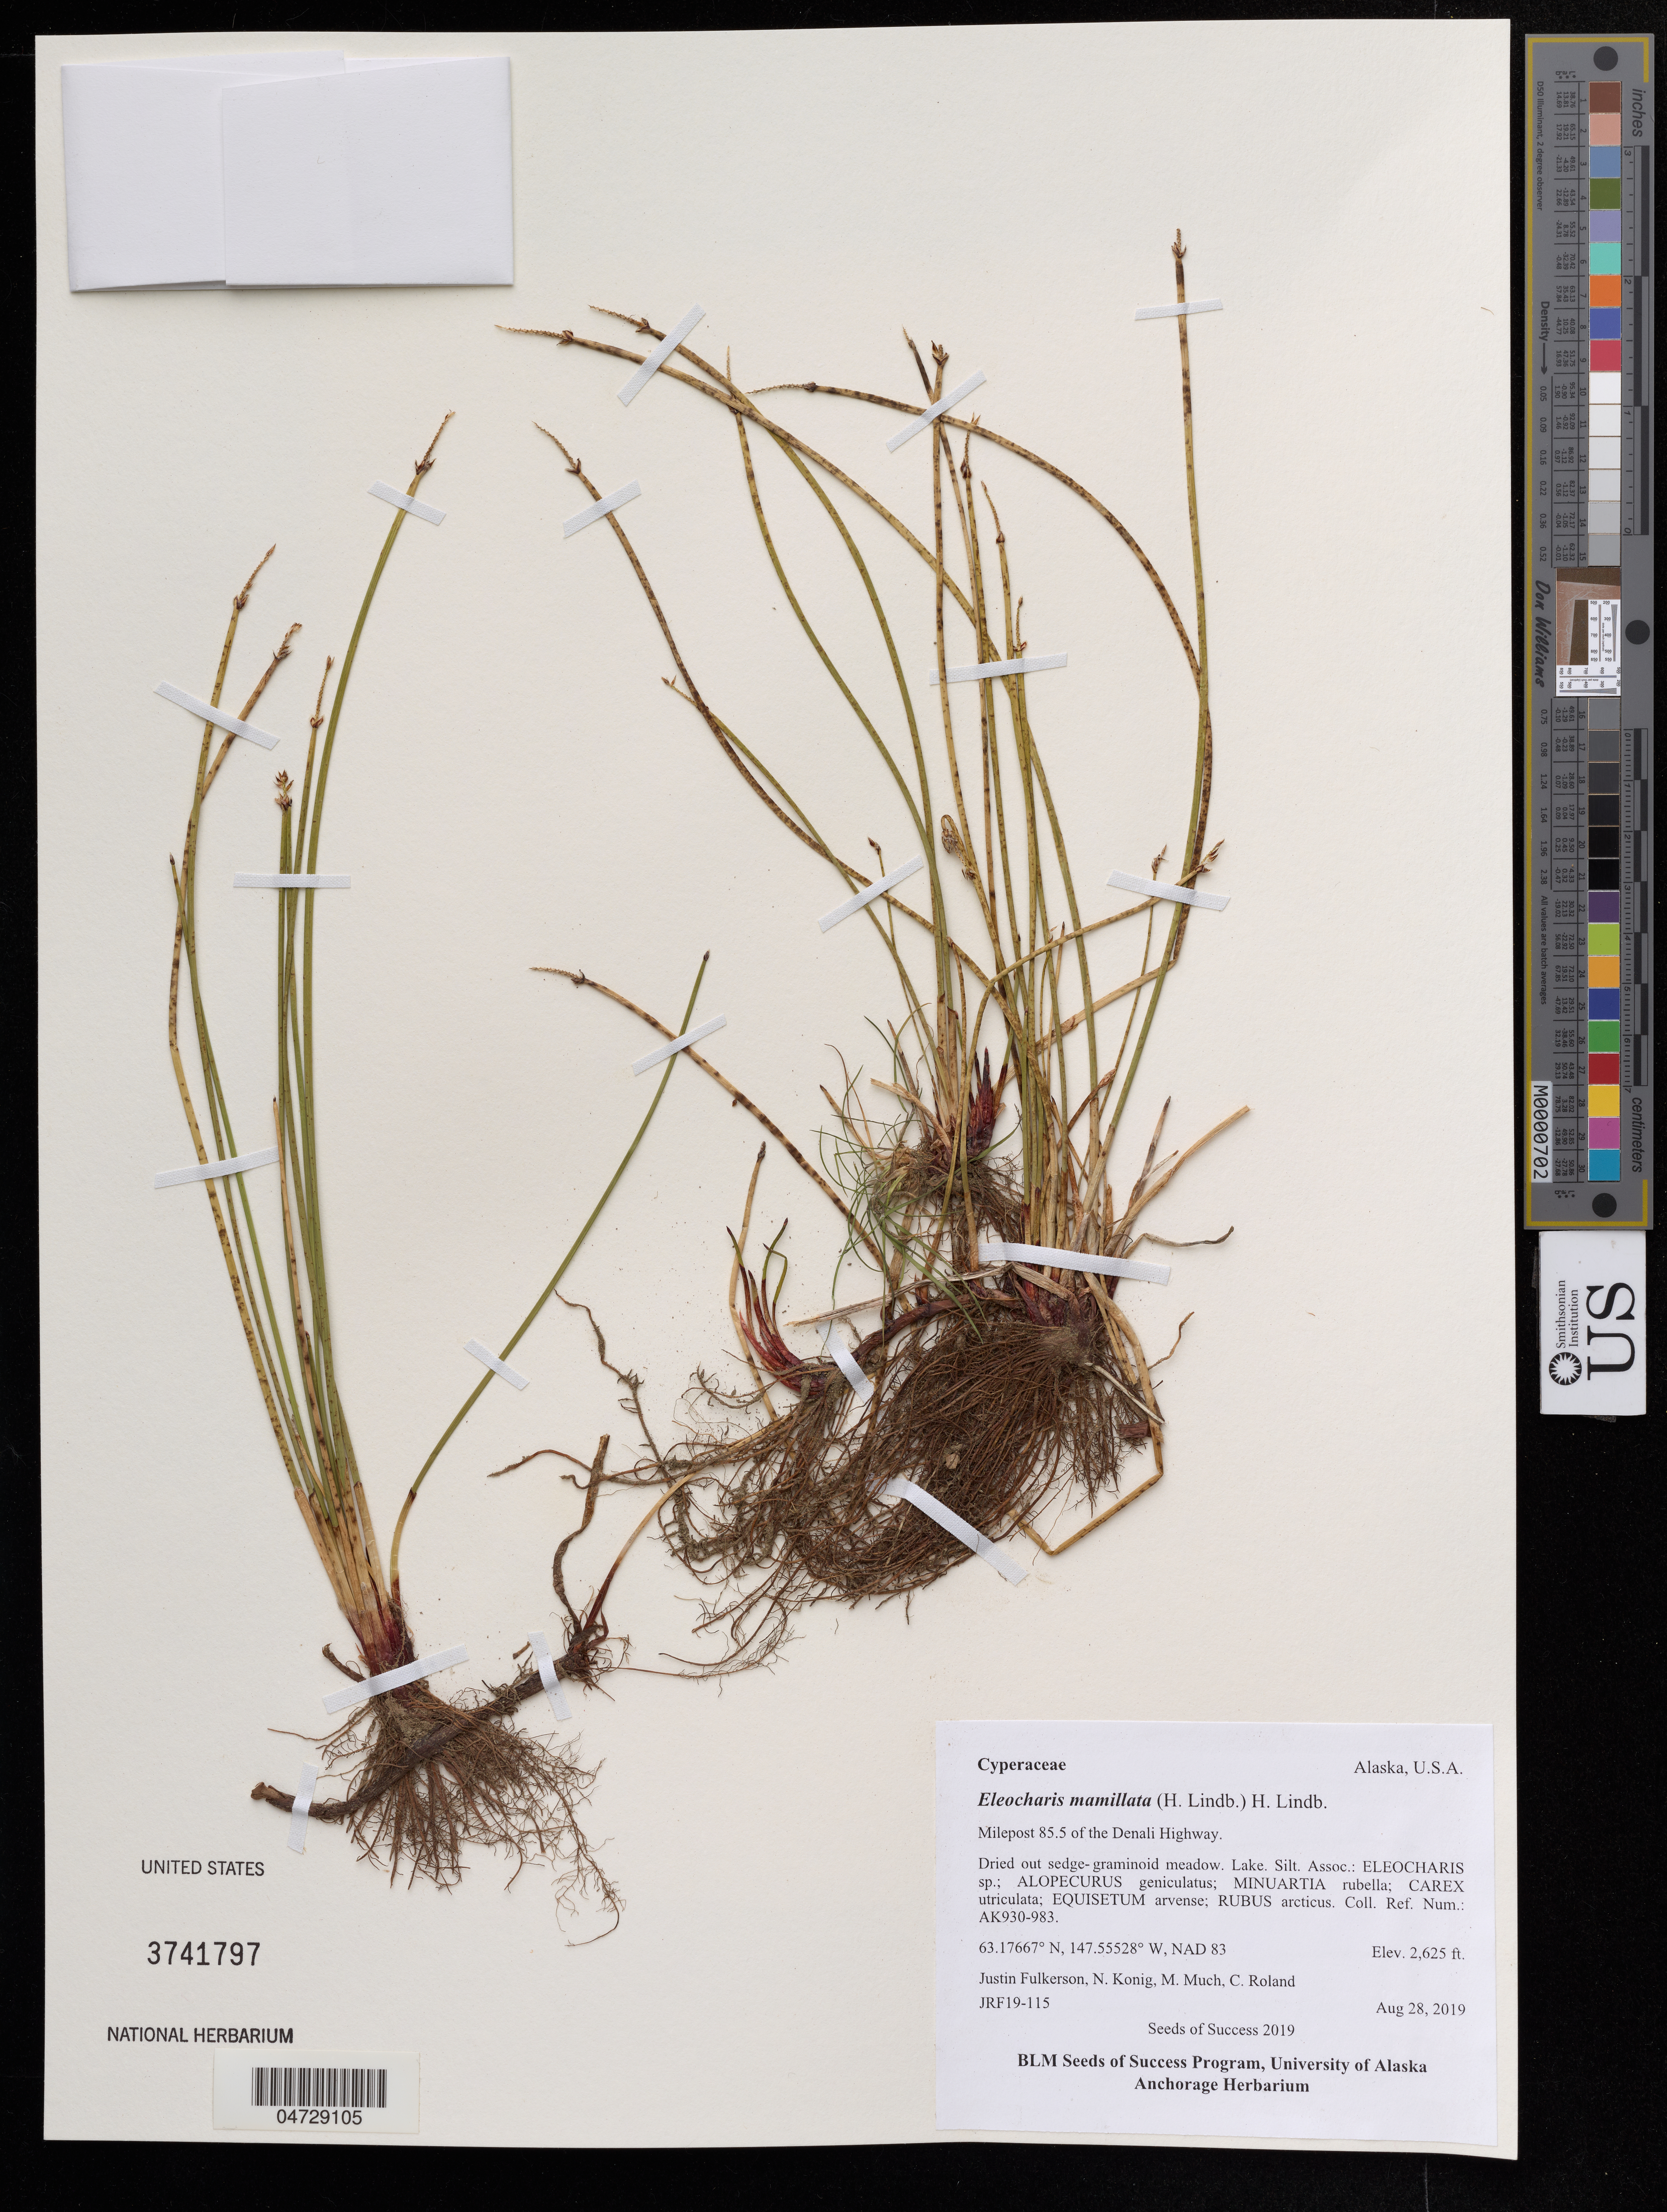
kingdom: Plantae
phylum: Tracheophyta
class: Liliopsida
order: Poales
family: Cyperaceae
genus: Eleocharis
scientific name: Eleocharis mamillata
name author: (H. Lindb.) H. Lindb.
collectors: J. Fulkerson, N. Konig & C. Roland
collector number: JRF19-115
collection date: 2019-08-28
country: United States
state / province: Alaska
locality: Milepost 85.5 of the Denali Highway.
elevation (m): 800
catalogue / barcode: US 3741797